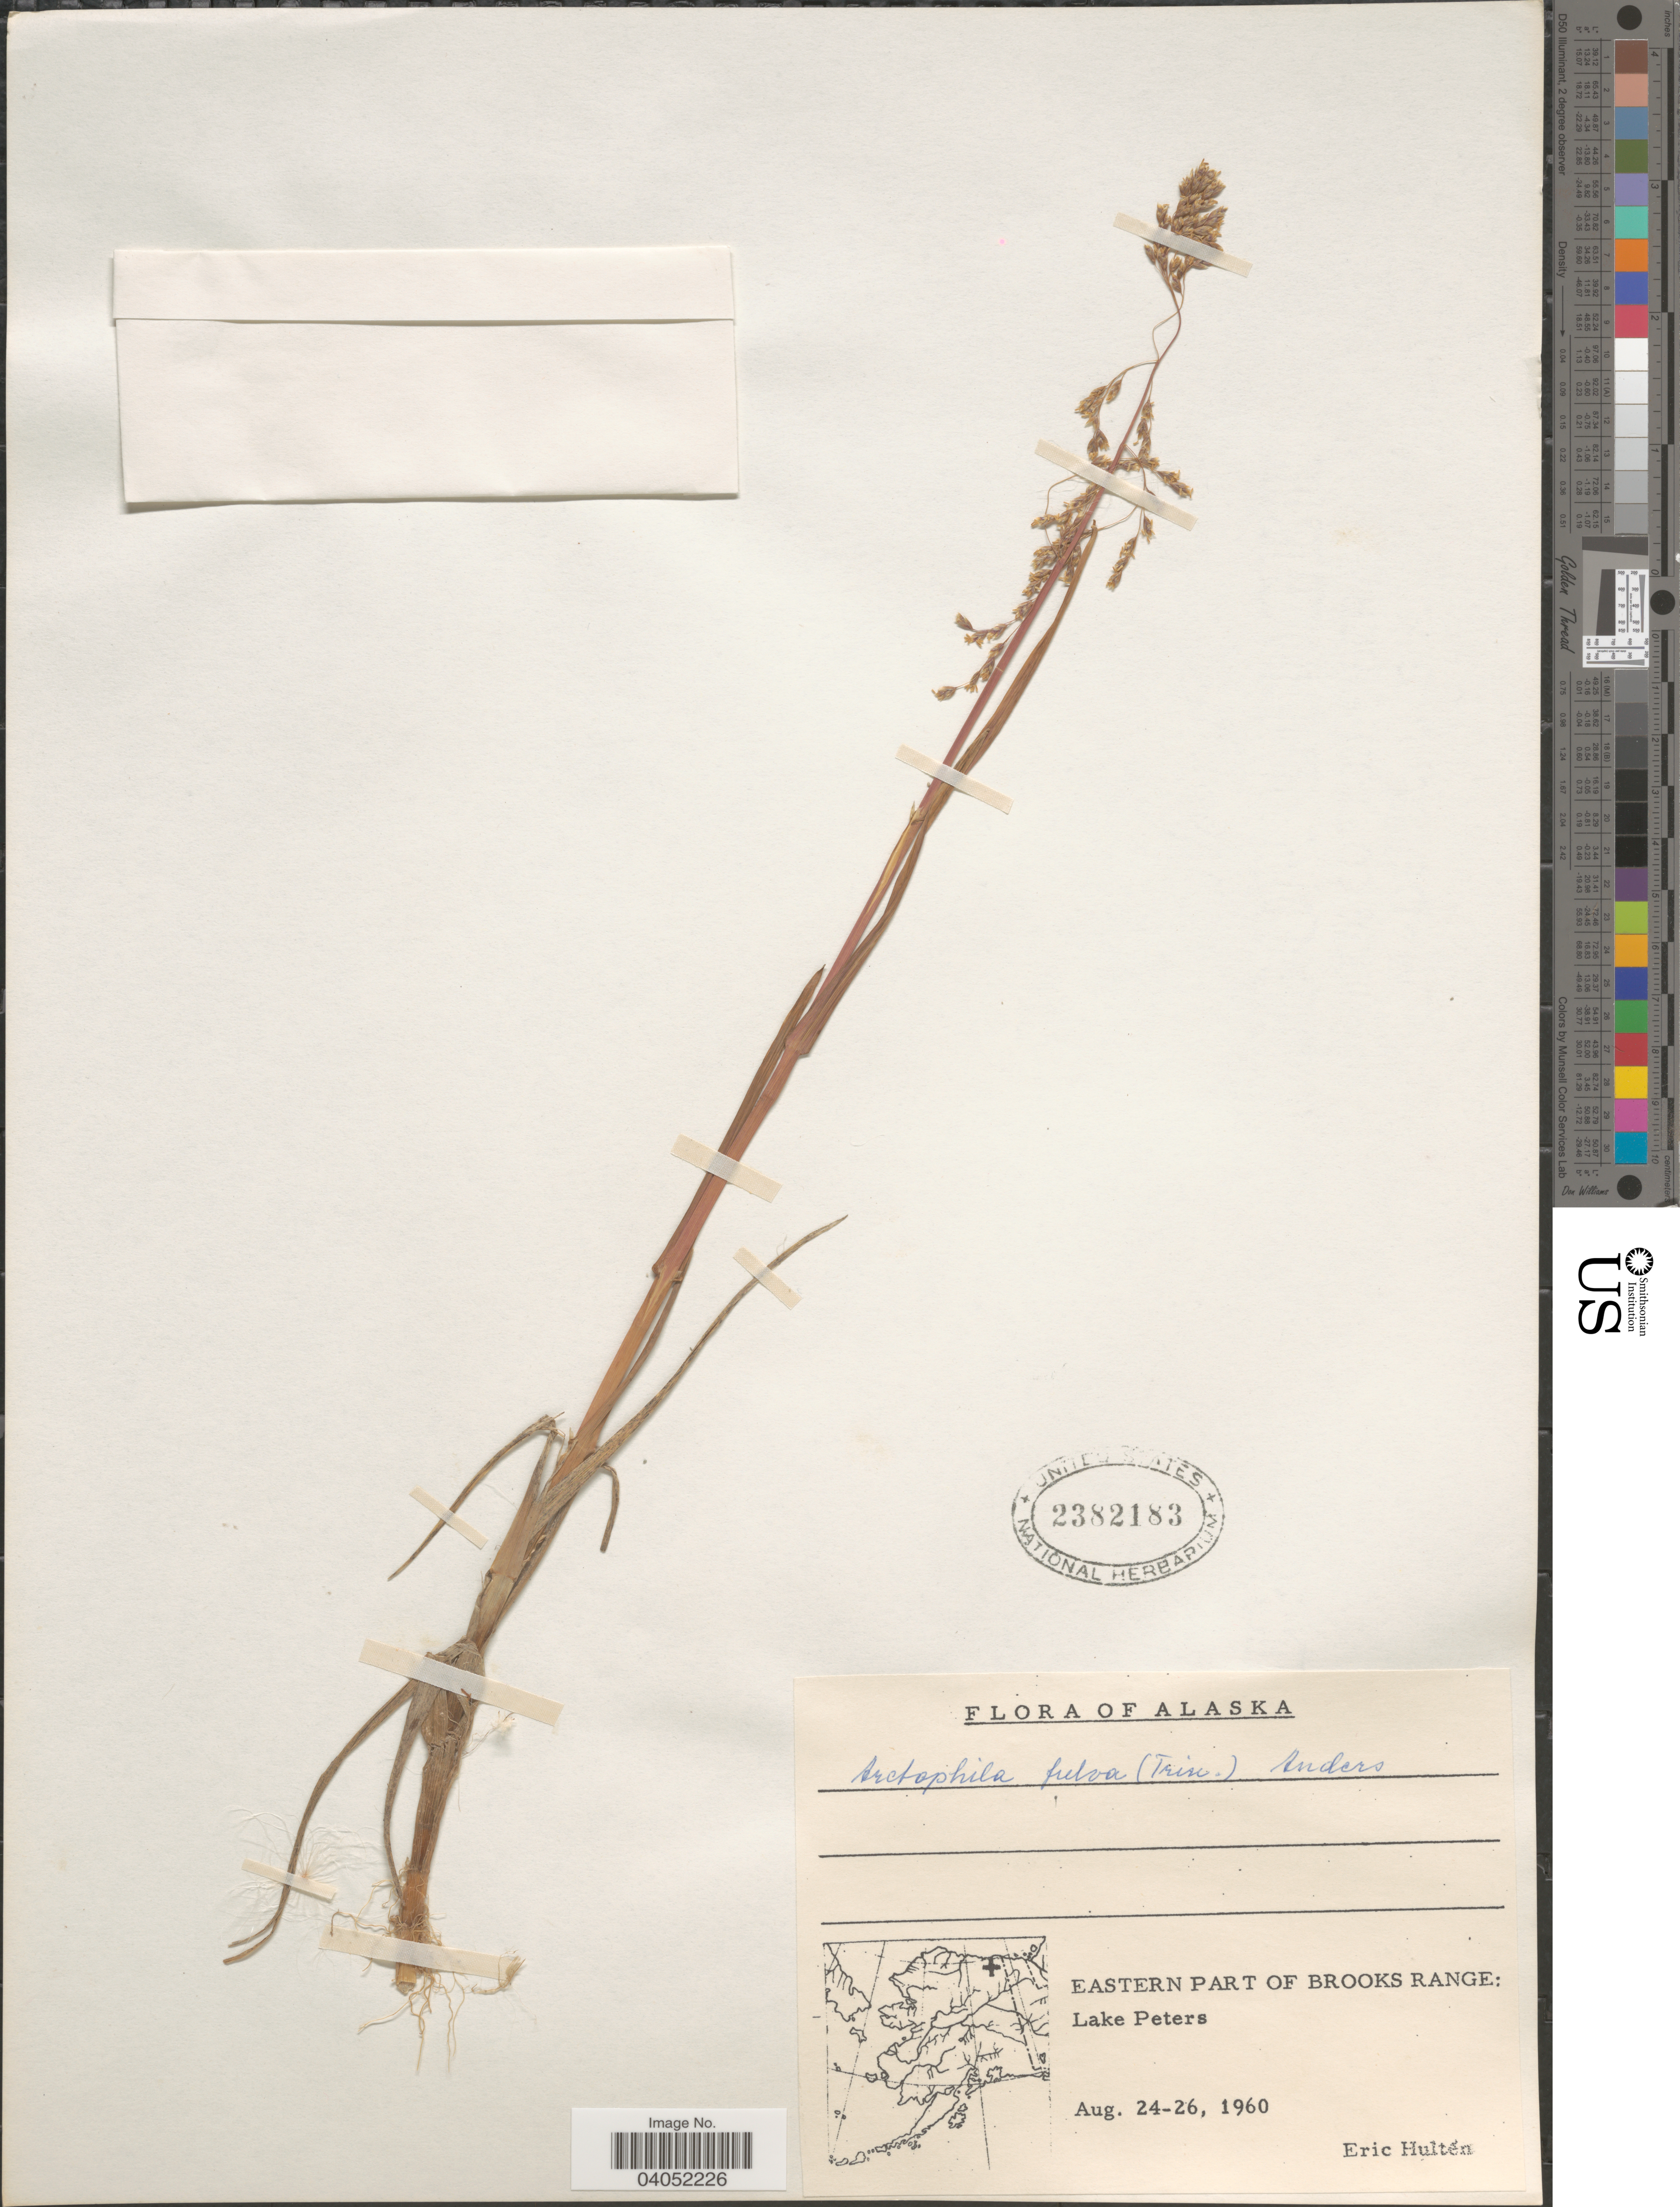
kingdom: Plantae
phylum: Tracheophyta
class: Liliopsida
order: Poales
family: Poaceae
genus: Arctophila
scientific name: Arctophila fulva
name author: (Trin.) Andersson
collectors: E. G. Hultén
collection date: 1960-08-24/1960-08-26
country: United States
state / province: Alaska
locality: Eastern Part of Brooks Range: Lake Peters.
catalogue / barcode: US 2382183